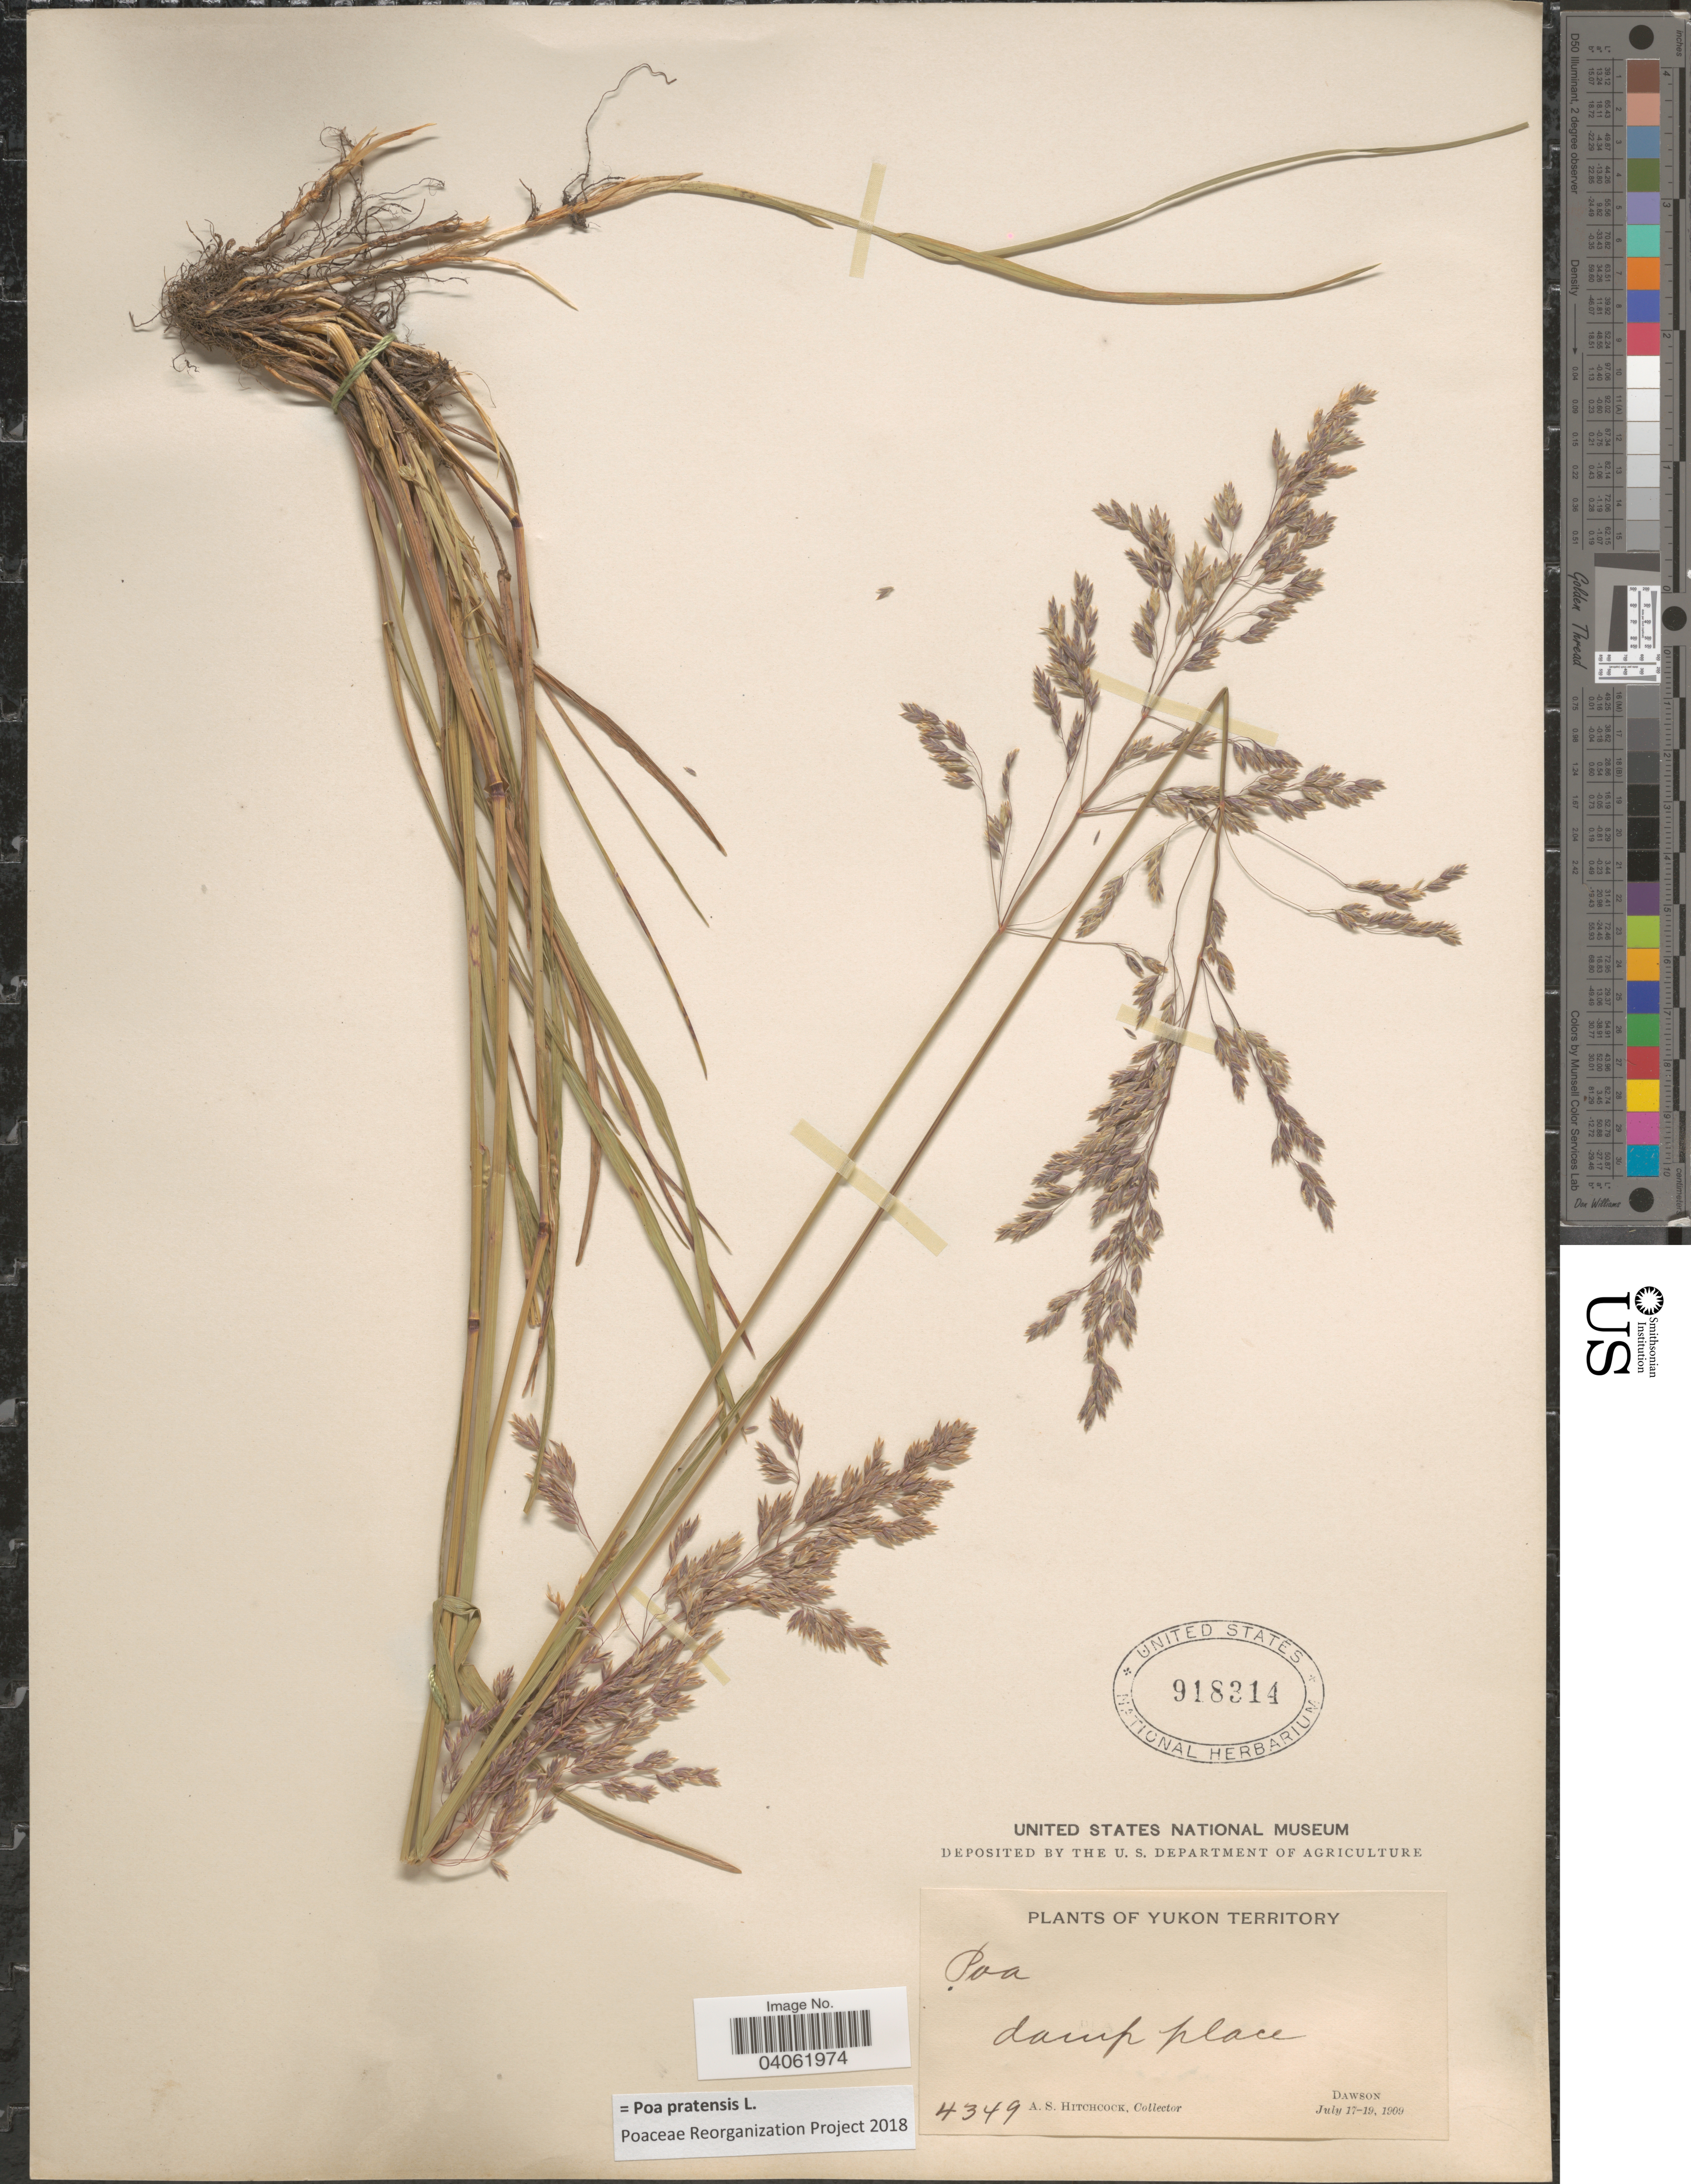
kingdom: Plantae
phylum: Tracheophyta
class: Liliopsida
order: Poales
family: Poaceae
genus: Poa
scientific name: Poa pratensis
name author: L.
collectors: A. S. Hitchcock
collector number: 4349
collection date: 1909-07-17/1909-07-19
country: Canada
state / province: Yukon Territory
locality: Dawson.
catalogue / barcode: US 918314